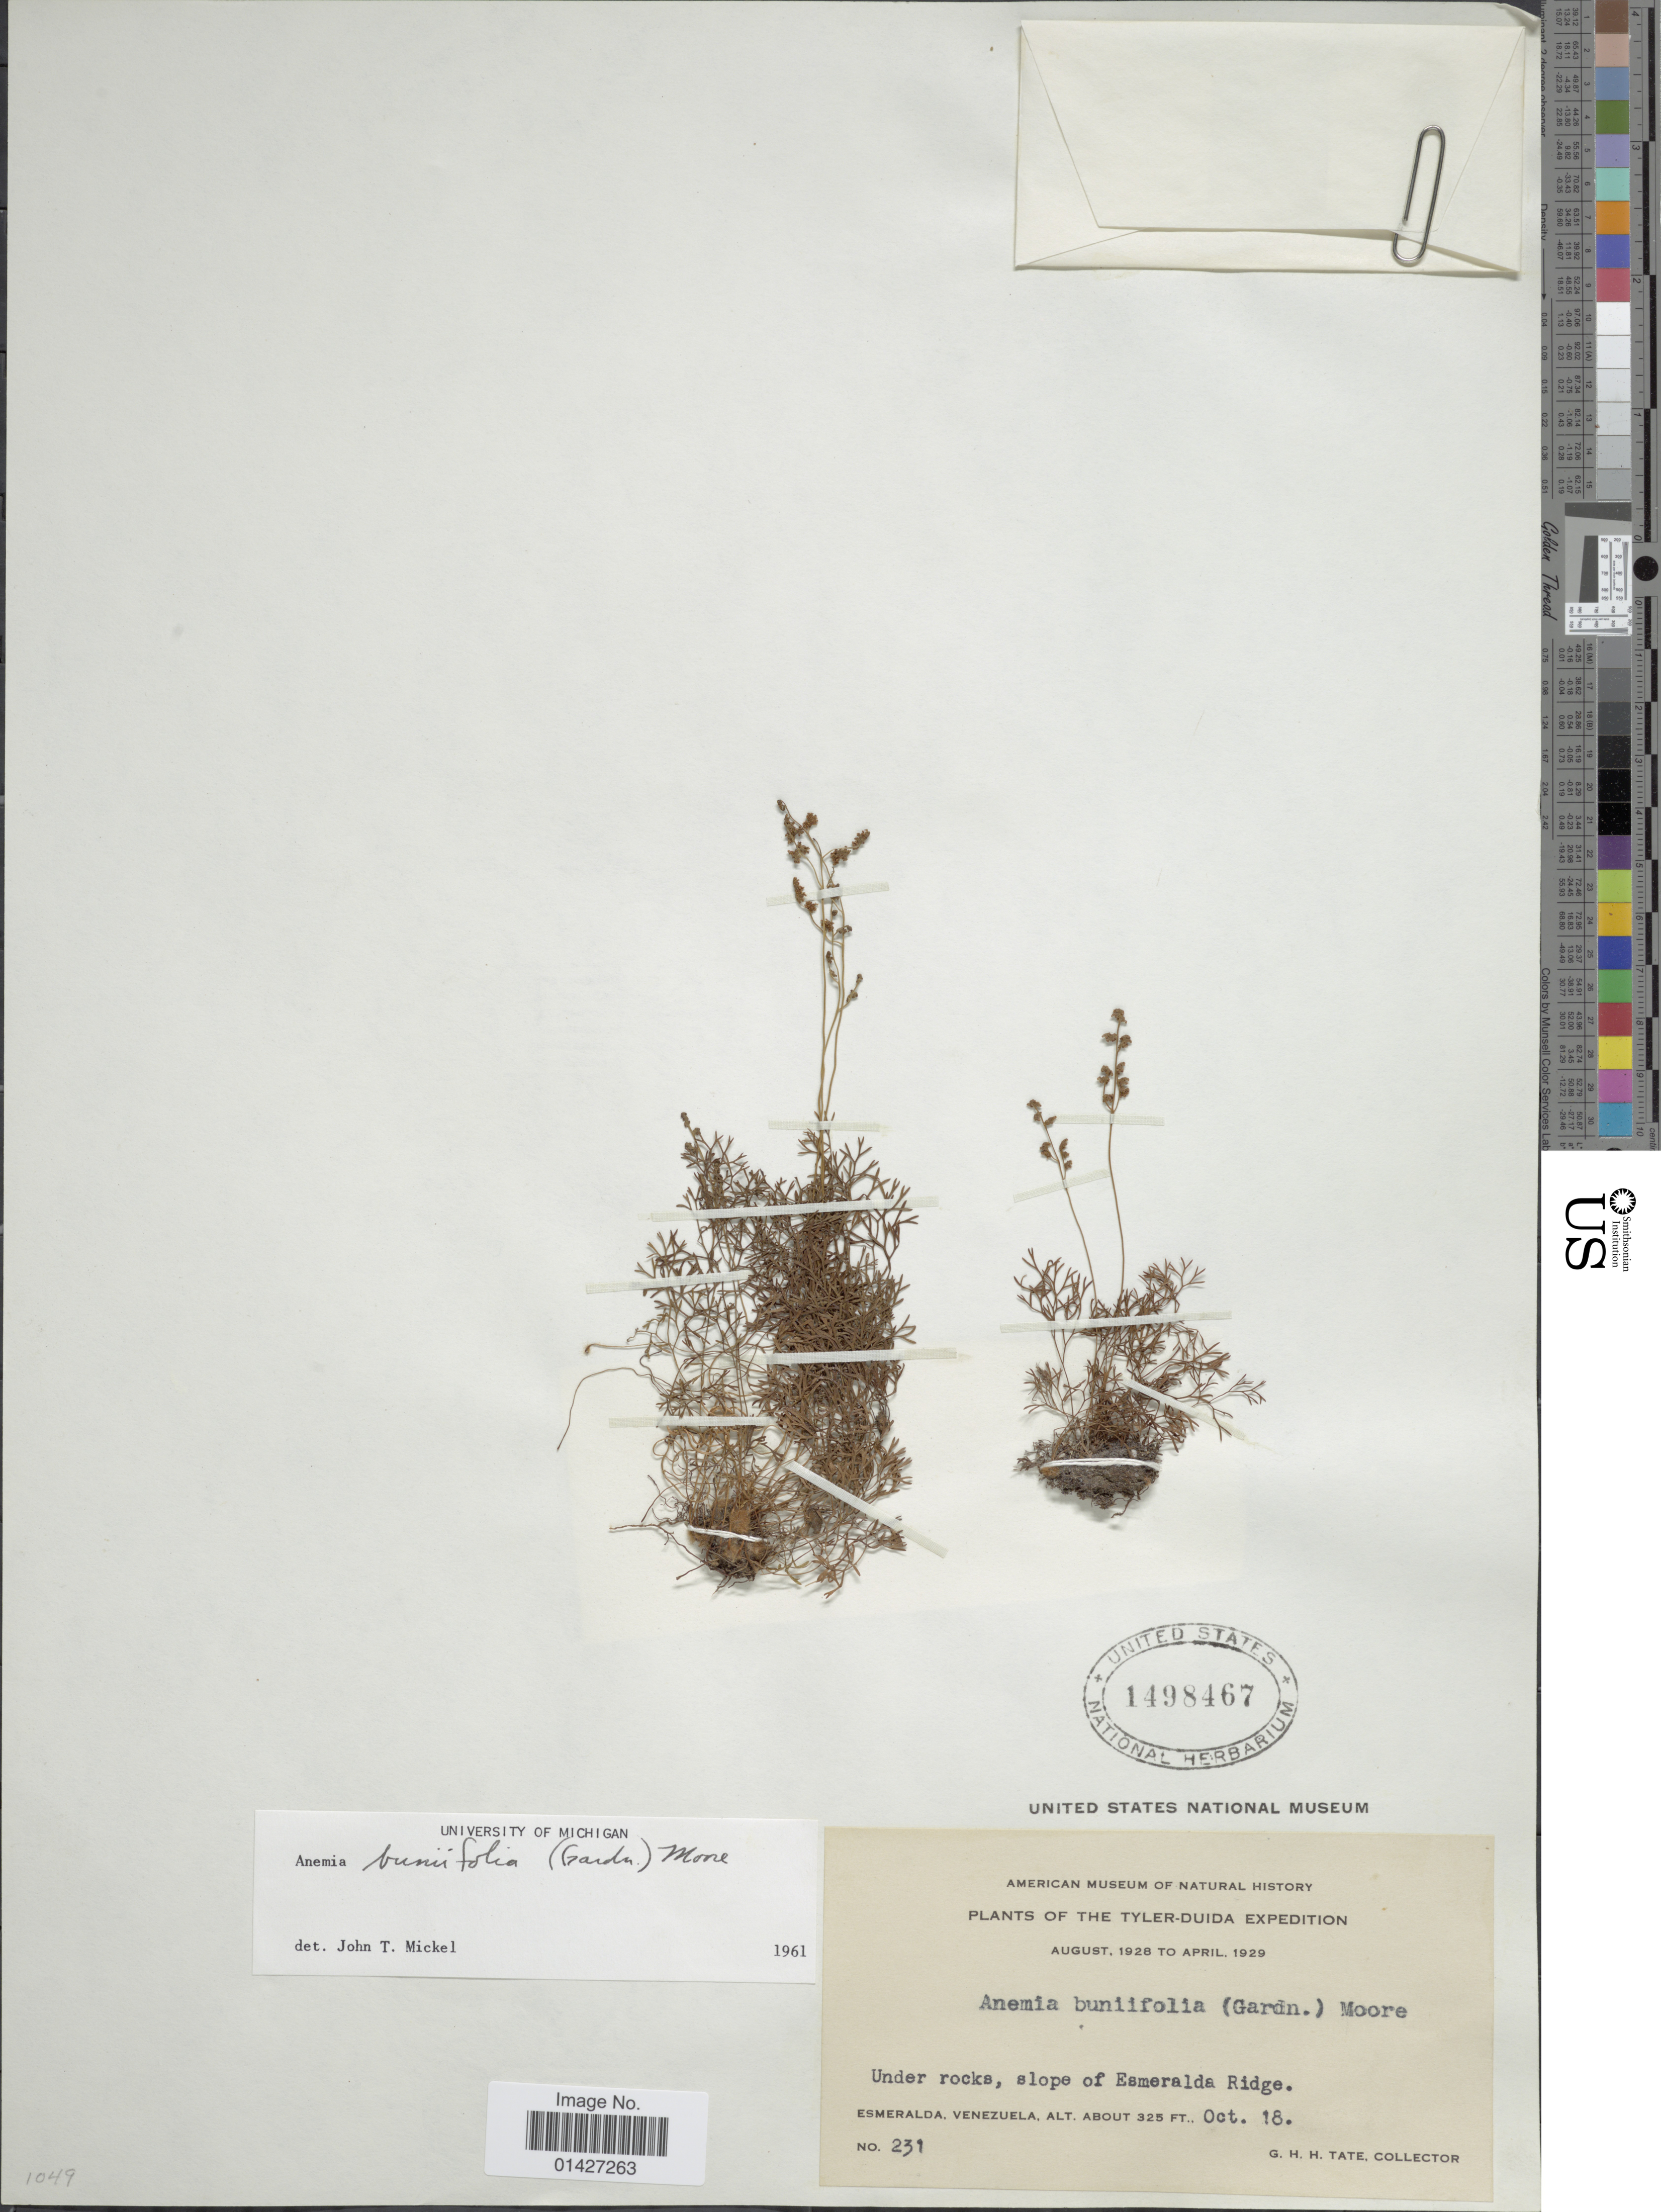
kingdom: Plantae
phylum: Tracheophyta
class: Polypodiopsida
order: Schizaeales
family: Anemiaceae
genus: Anemia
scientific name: Anemia buniifolia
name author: (T. Moore) Gardner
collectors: G. Tate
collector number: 231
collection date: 1928-10-18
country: Venezuela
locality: Under rocks, slope of Esmeralda Ridge. Esmeralde, Venezuela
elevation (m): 992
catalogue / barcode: US 1498467